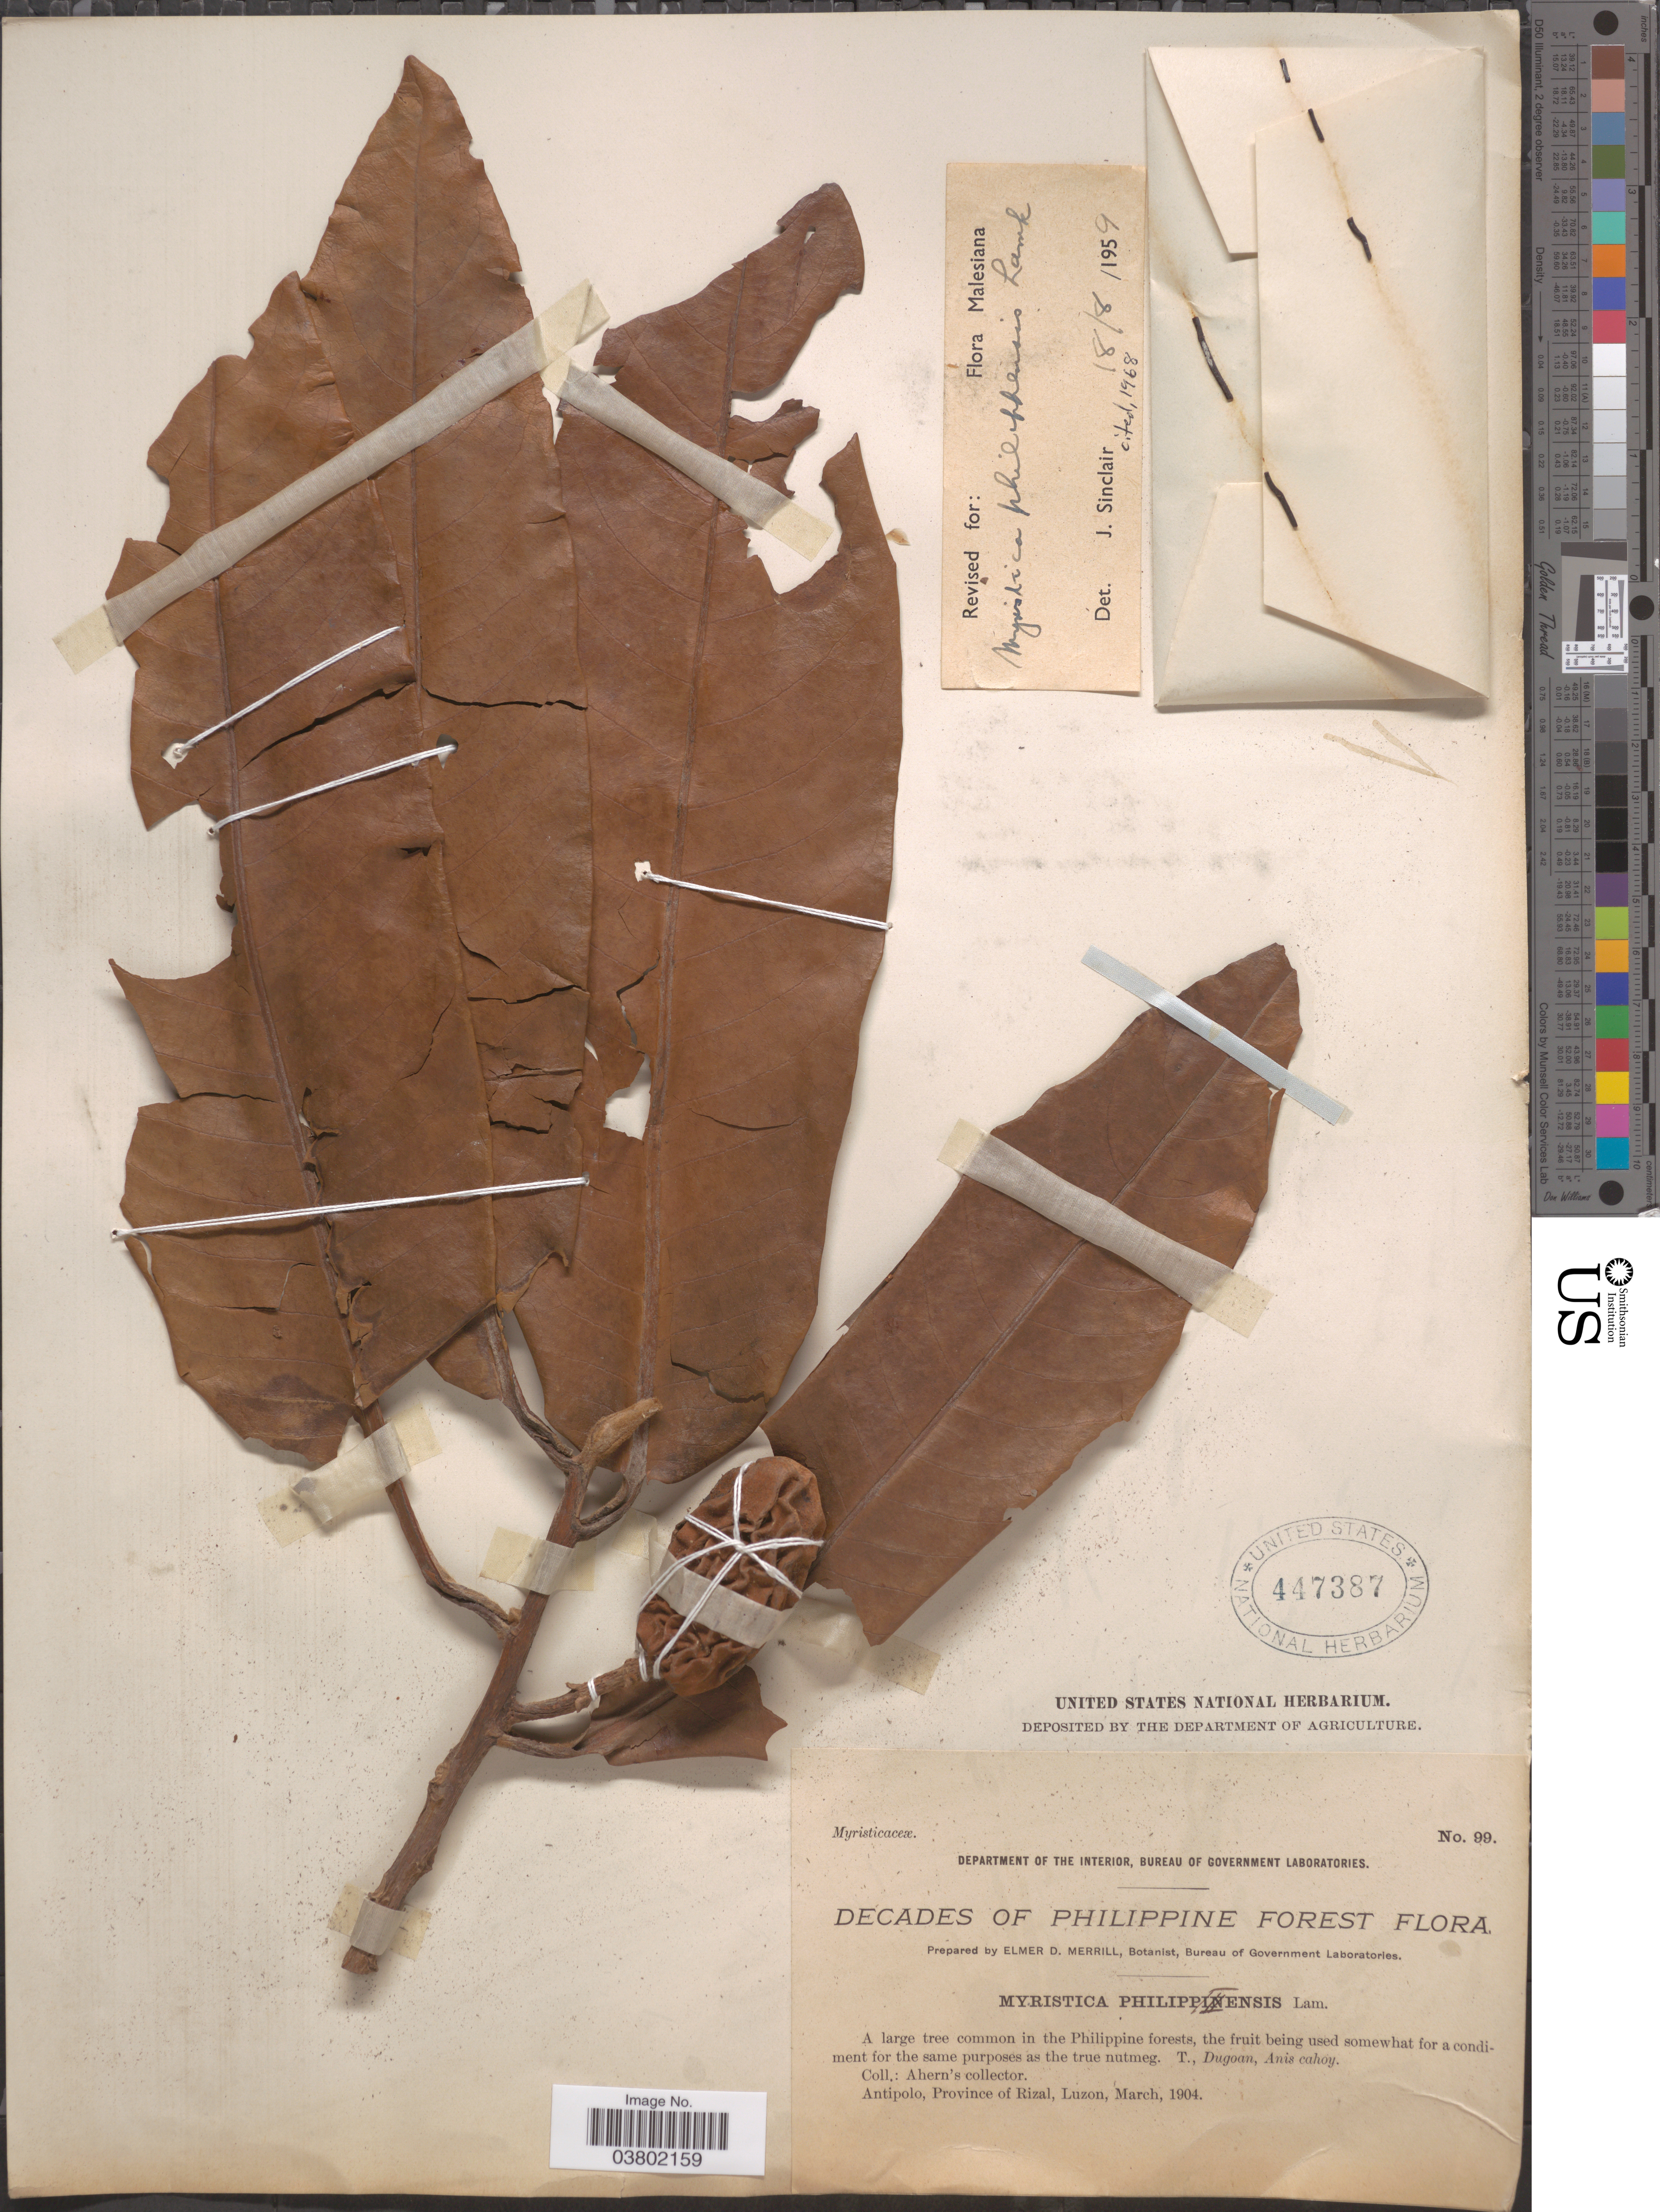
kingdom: Plantae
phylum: Tracheophyta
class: Magnoliopsida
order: Magnoliales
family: Myristicaceae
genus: Myristica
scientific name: Myristica philippensis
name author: Lam.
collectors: Ahern's collector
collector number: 99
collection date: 1904-03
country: Philippines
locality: Antipolo, Province of Rizal, Luzon.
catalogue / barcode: US 447387